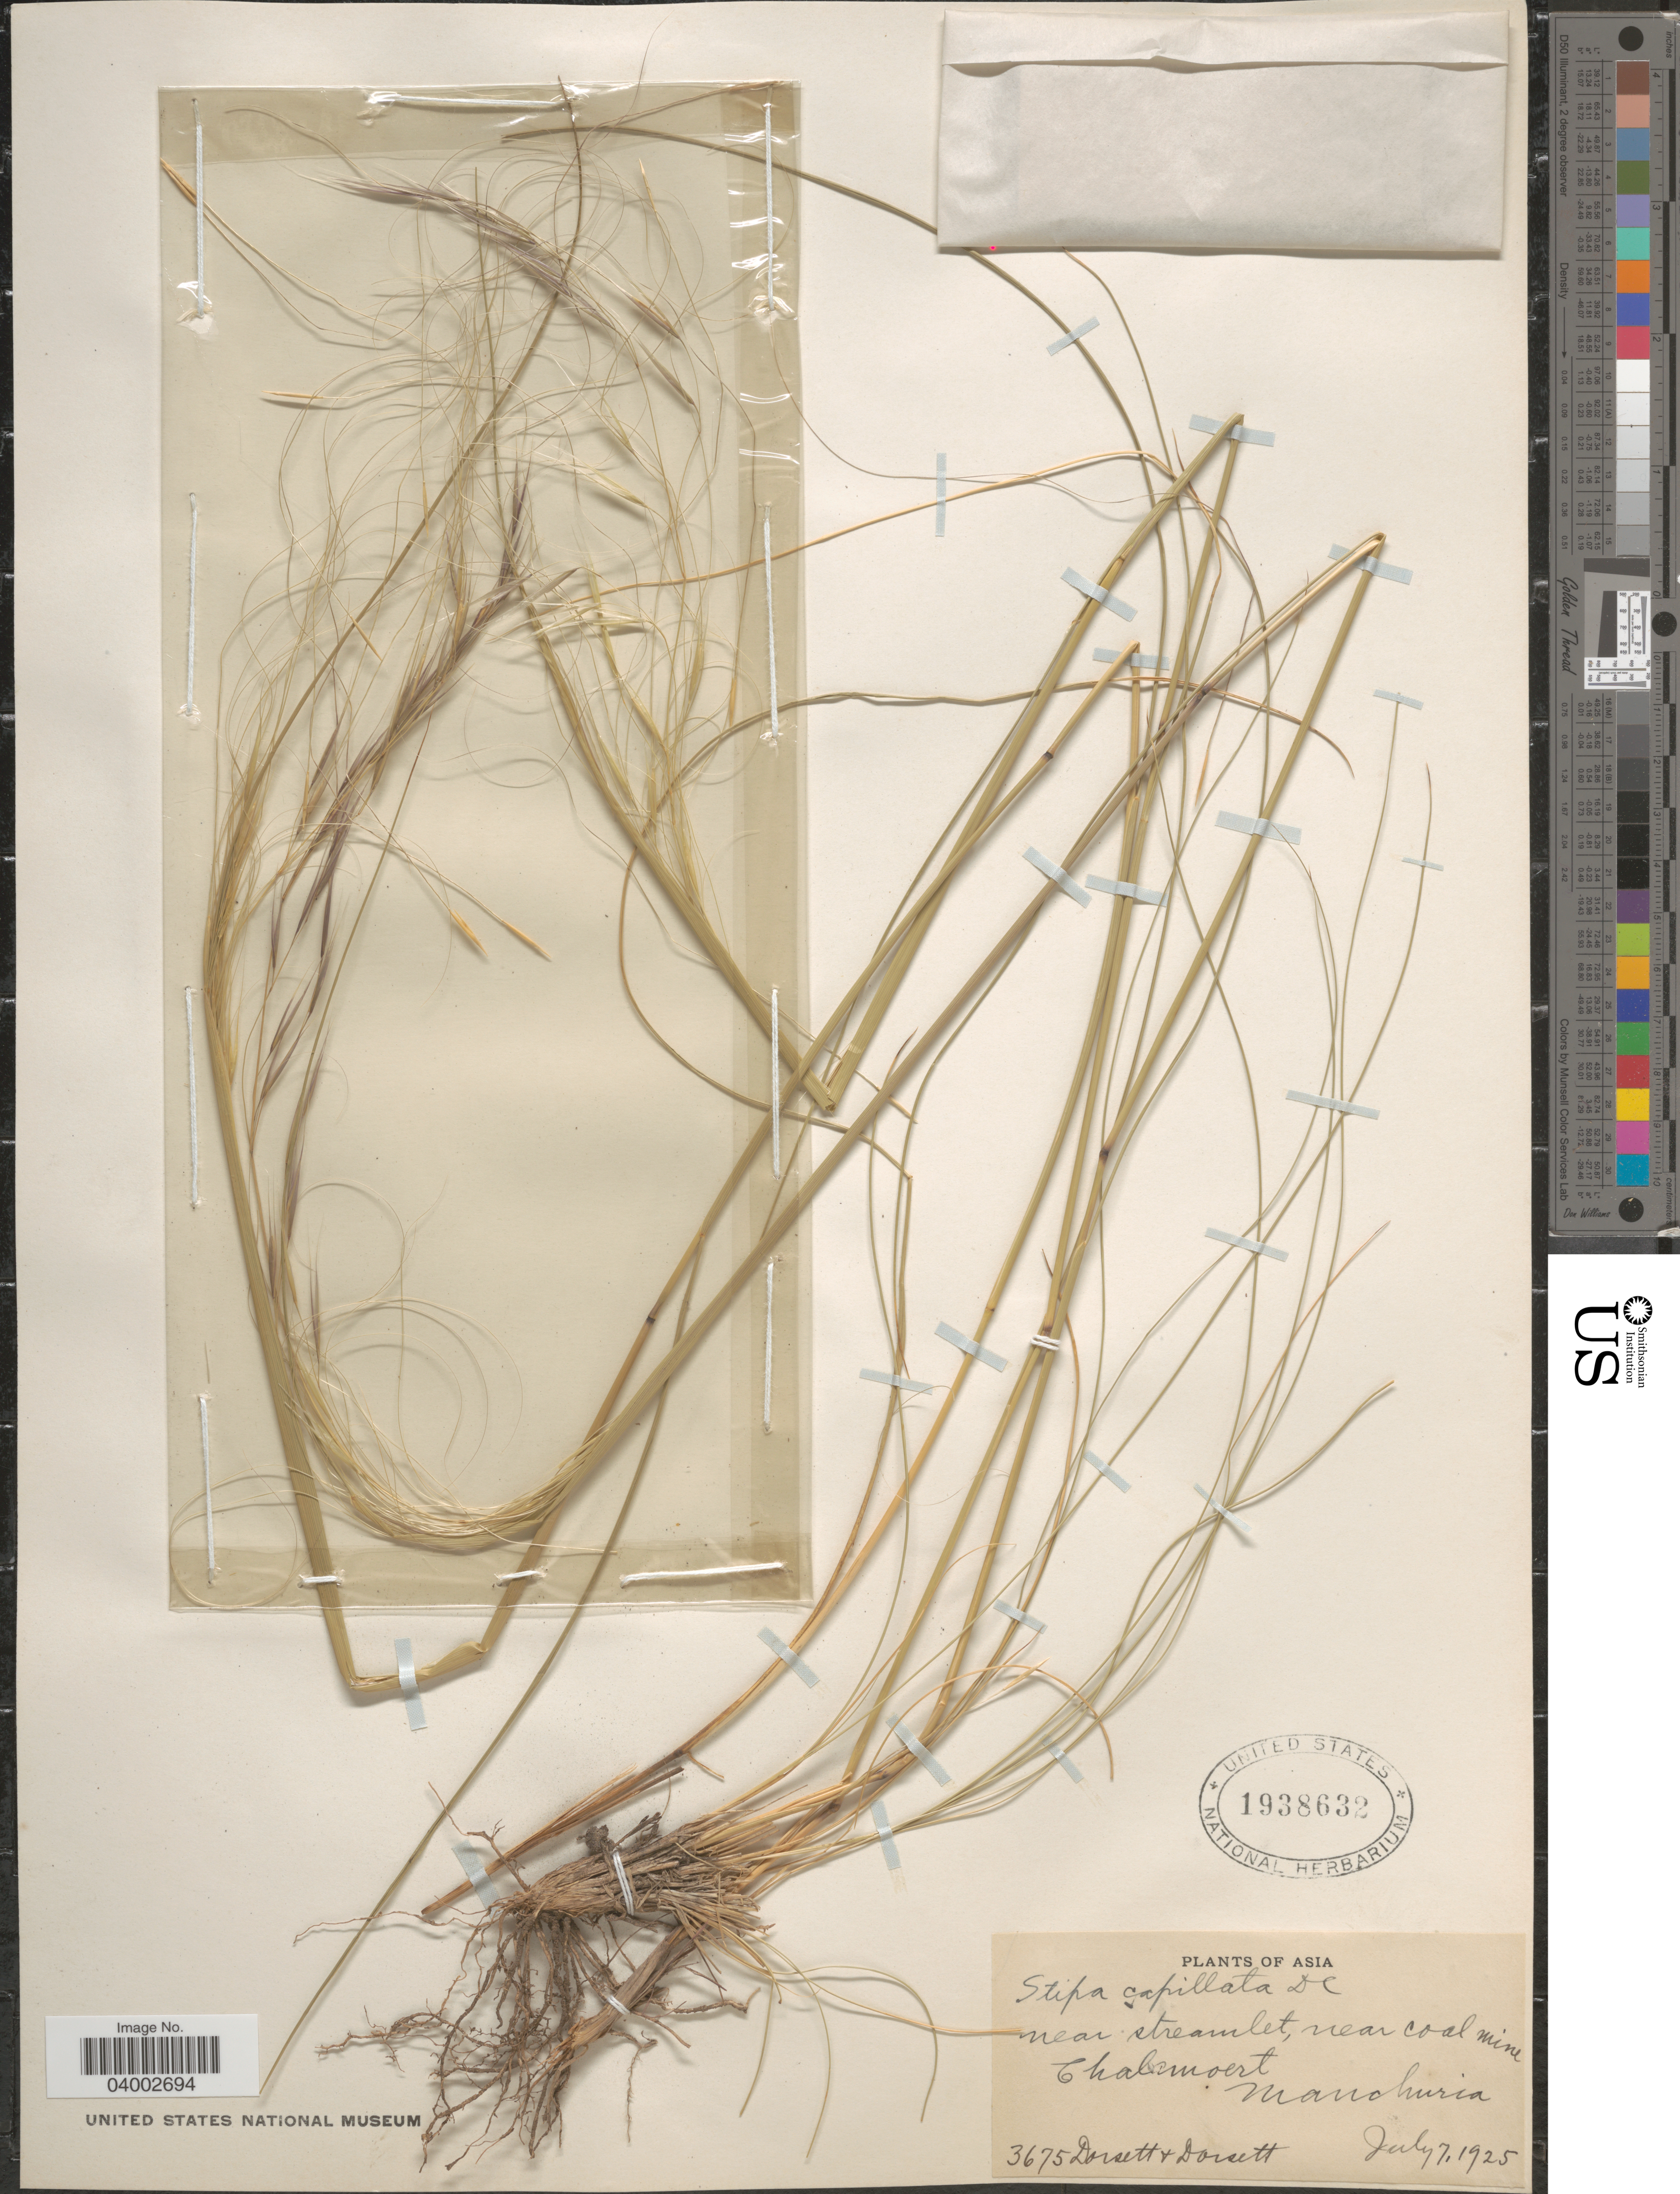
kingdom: Plantae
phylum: Tracheophyta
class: Liliopsida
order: Poales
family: Poaceae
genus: Stipa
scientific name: Stipa capillata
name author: L.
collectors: -- Dorsett & -- Dorsett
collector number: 3675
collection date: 1925-07-07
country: China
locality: Asia. Near streamlet, near coal mine Chalamoert [interpreted] Manchuria.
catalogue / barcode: US 1938632